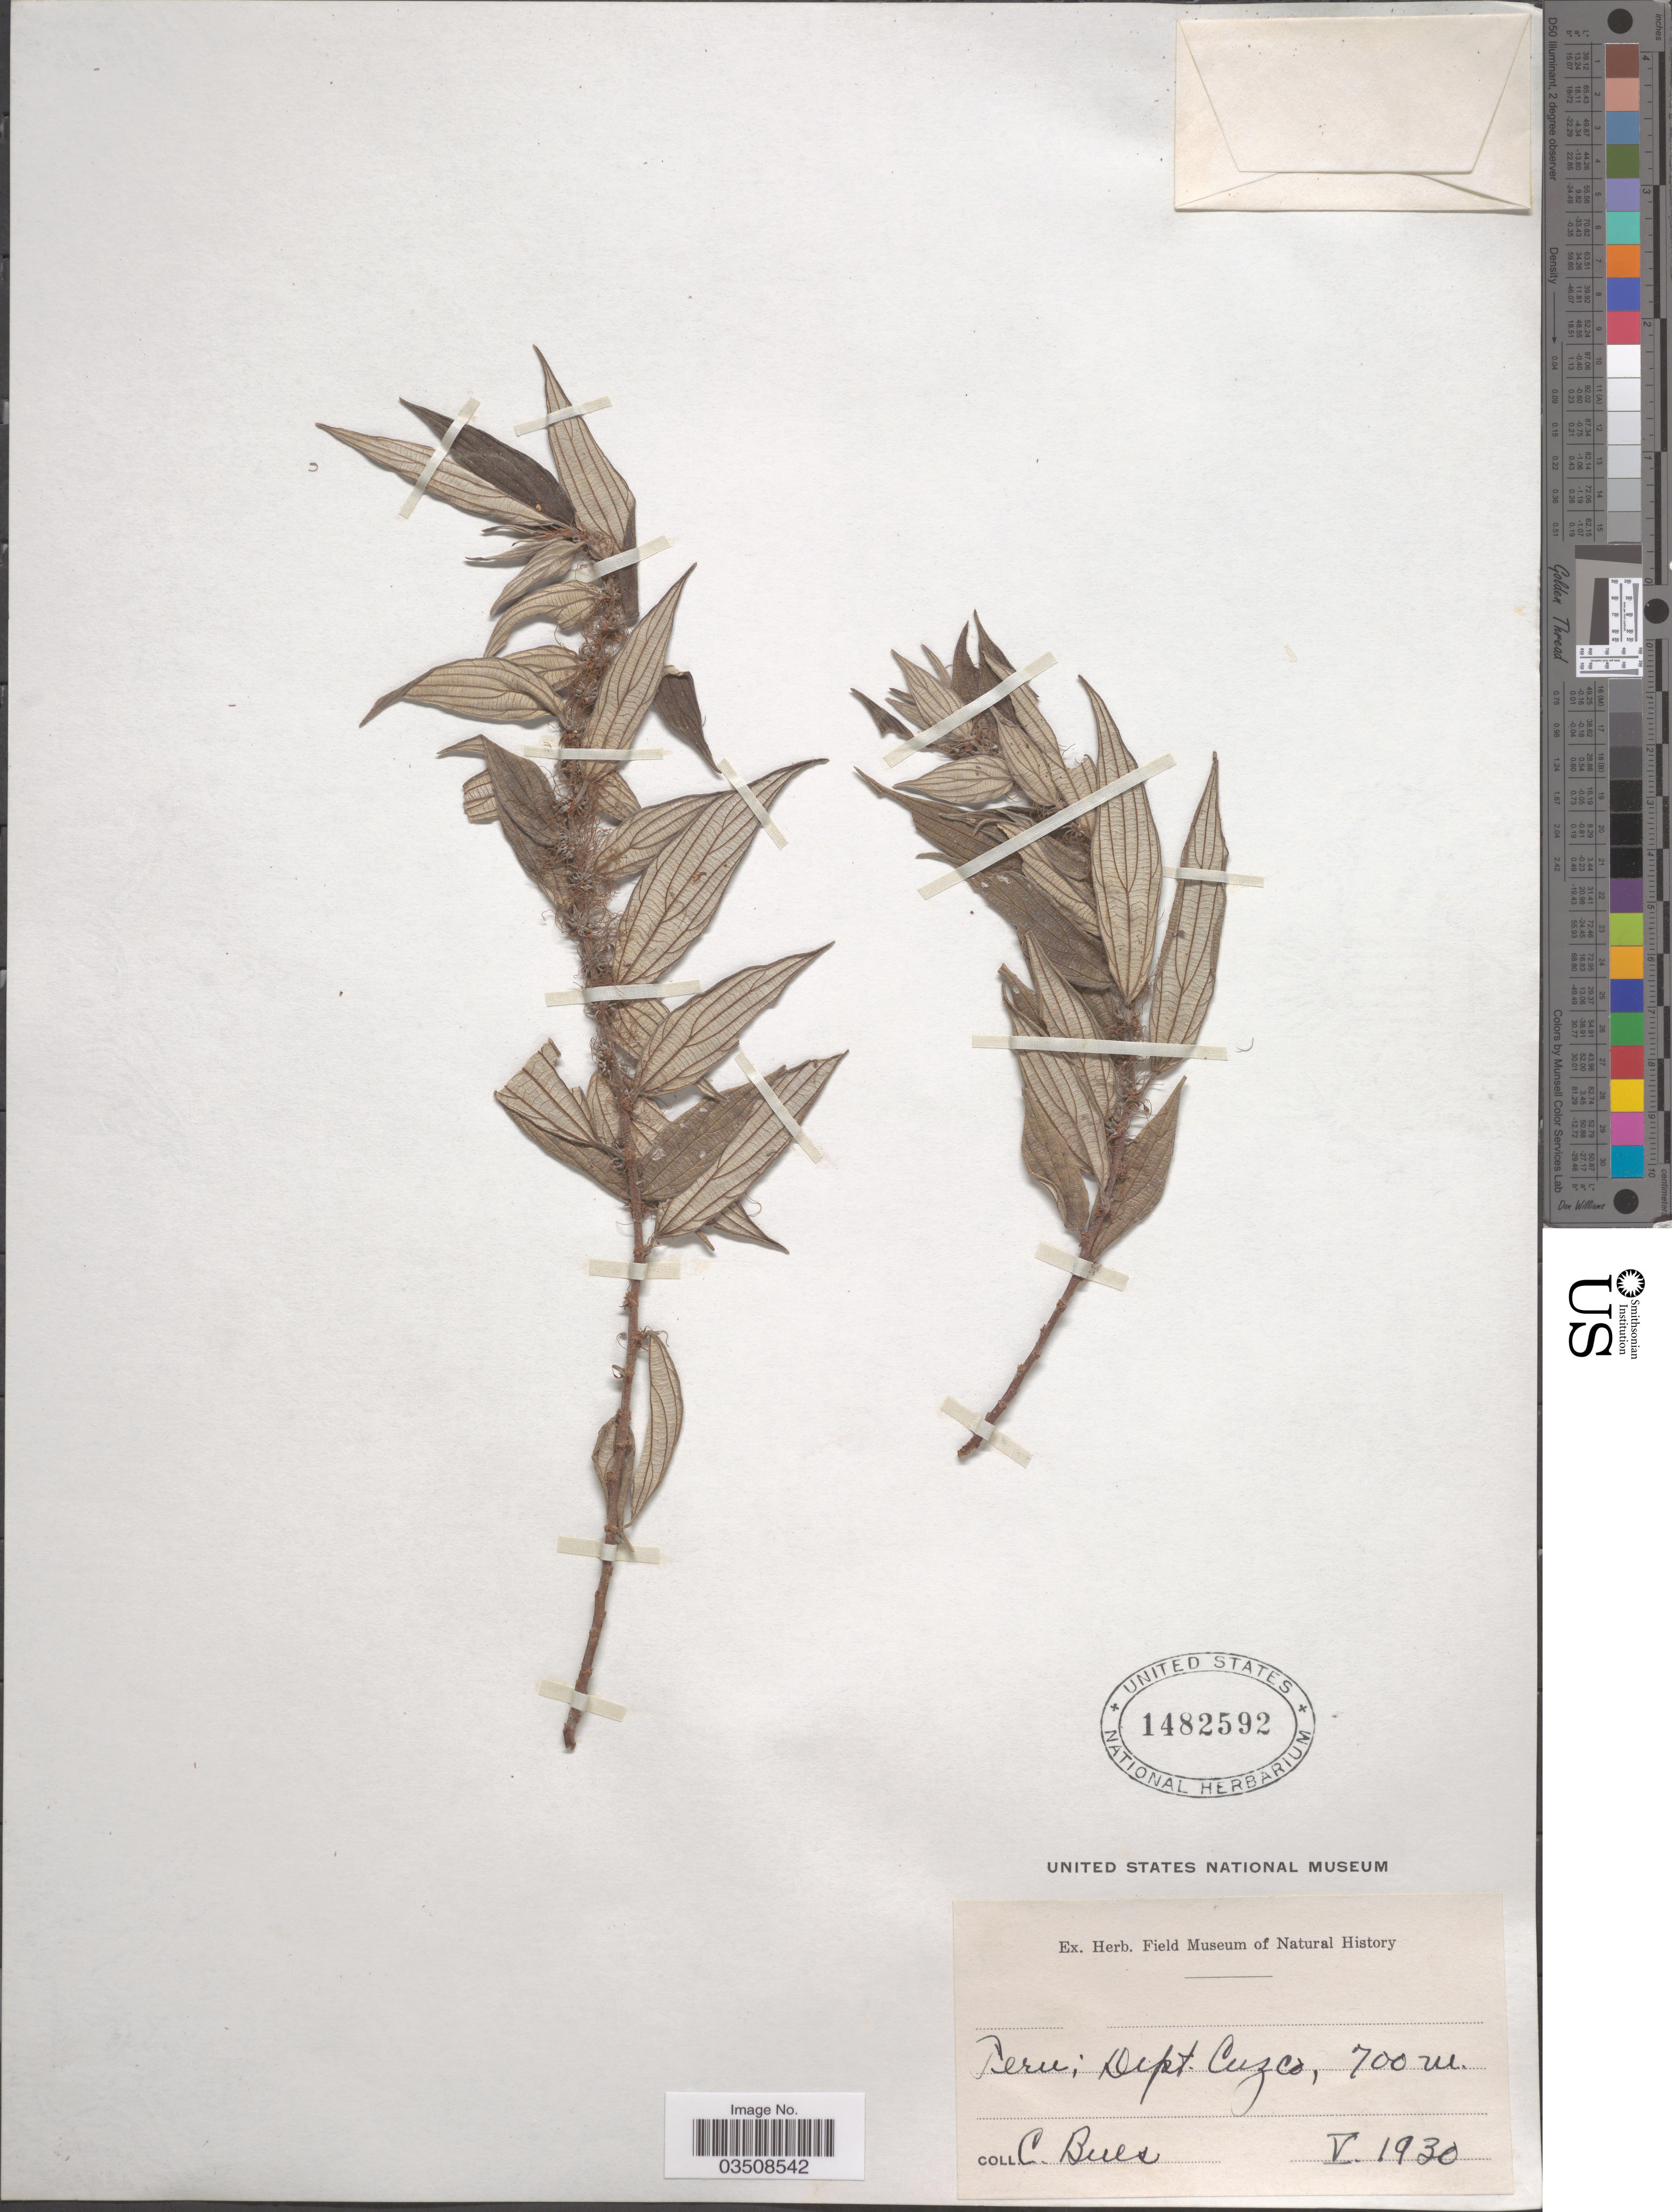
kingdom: Plantae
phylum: Tracheophyta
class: Magnoliopsida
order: Rosales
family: Urticaceae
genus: Pouzolzia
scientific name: Pouzolzia poeppigiana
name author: (Wedd.) Killip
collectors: C. Bues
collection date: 1930-05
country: Peru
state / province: Cusco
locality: Dept. Cuzco.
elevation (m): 700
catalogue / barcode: US 1482592